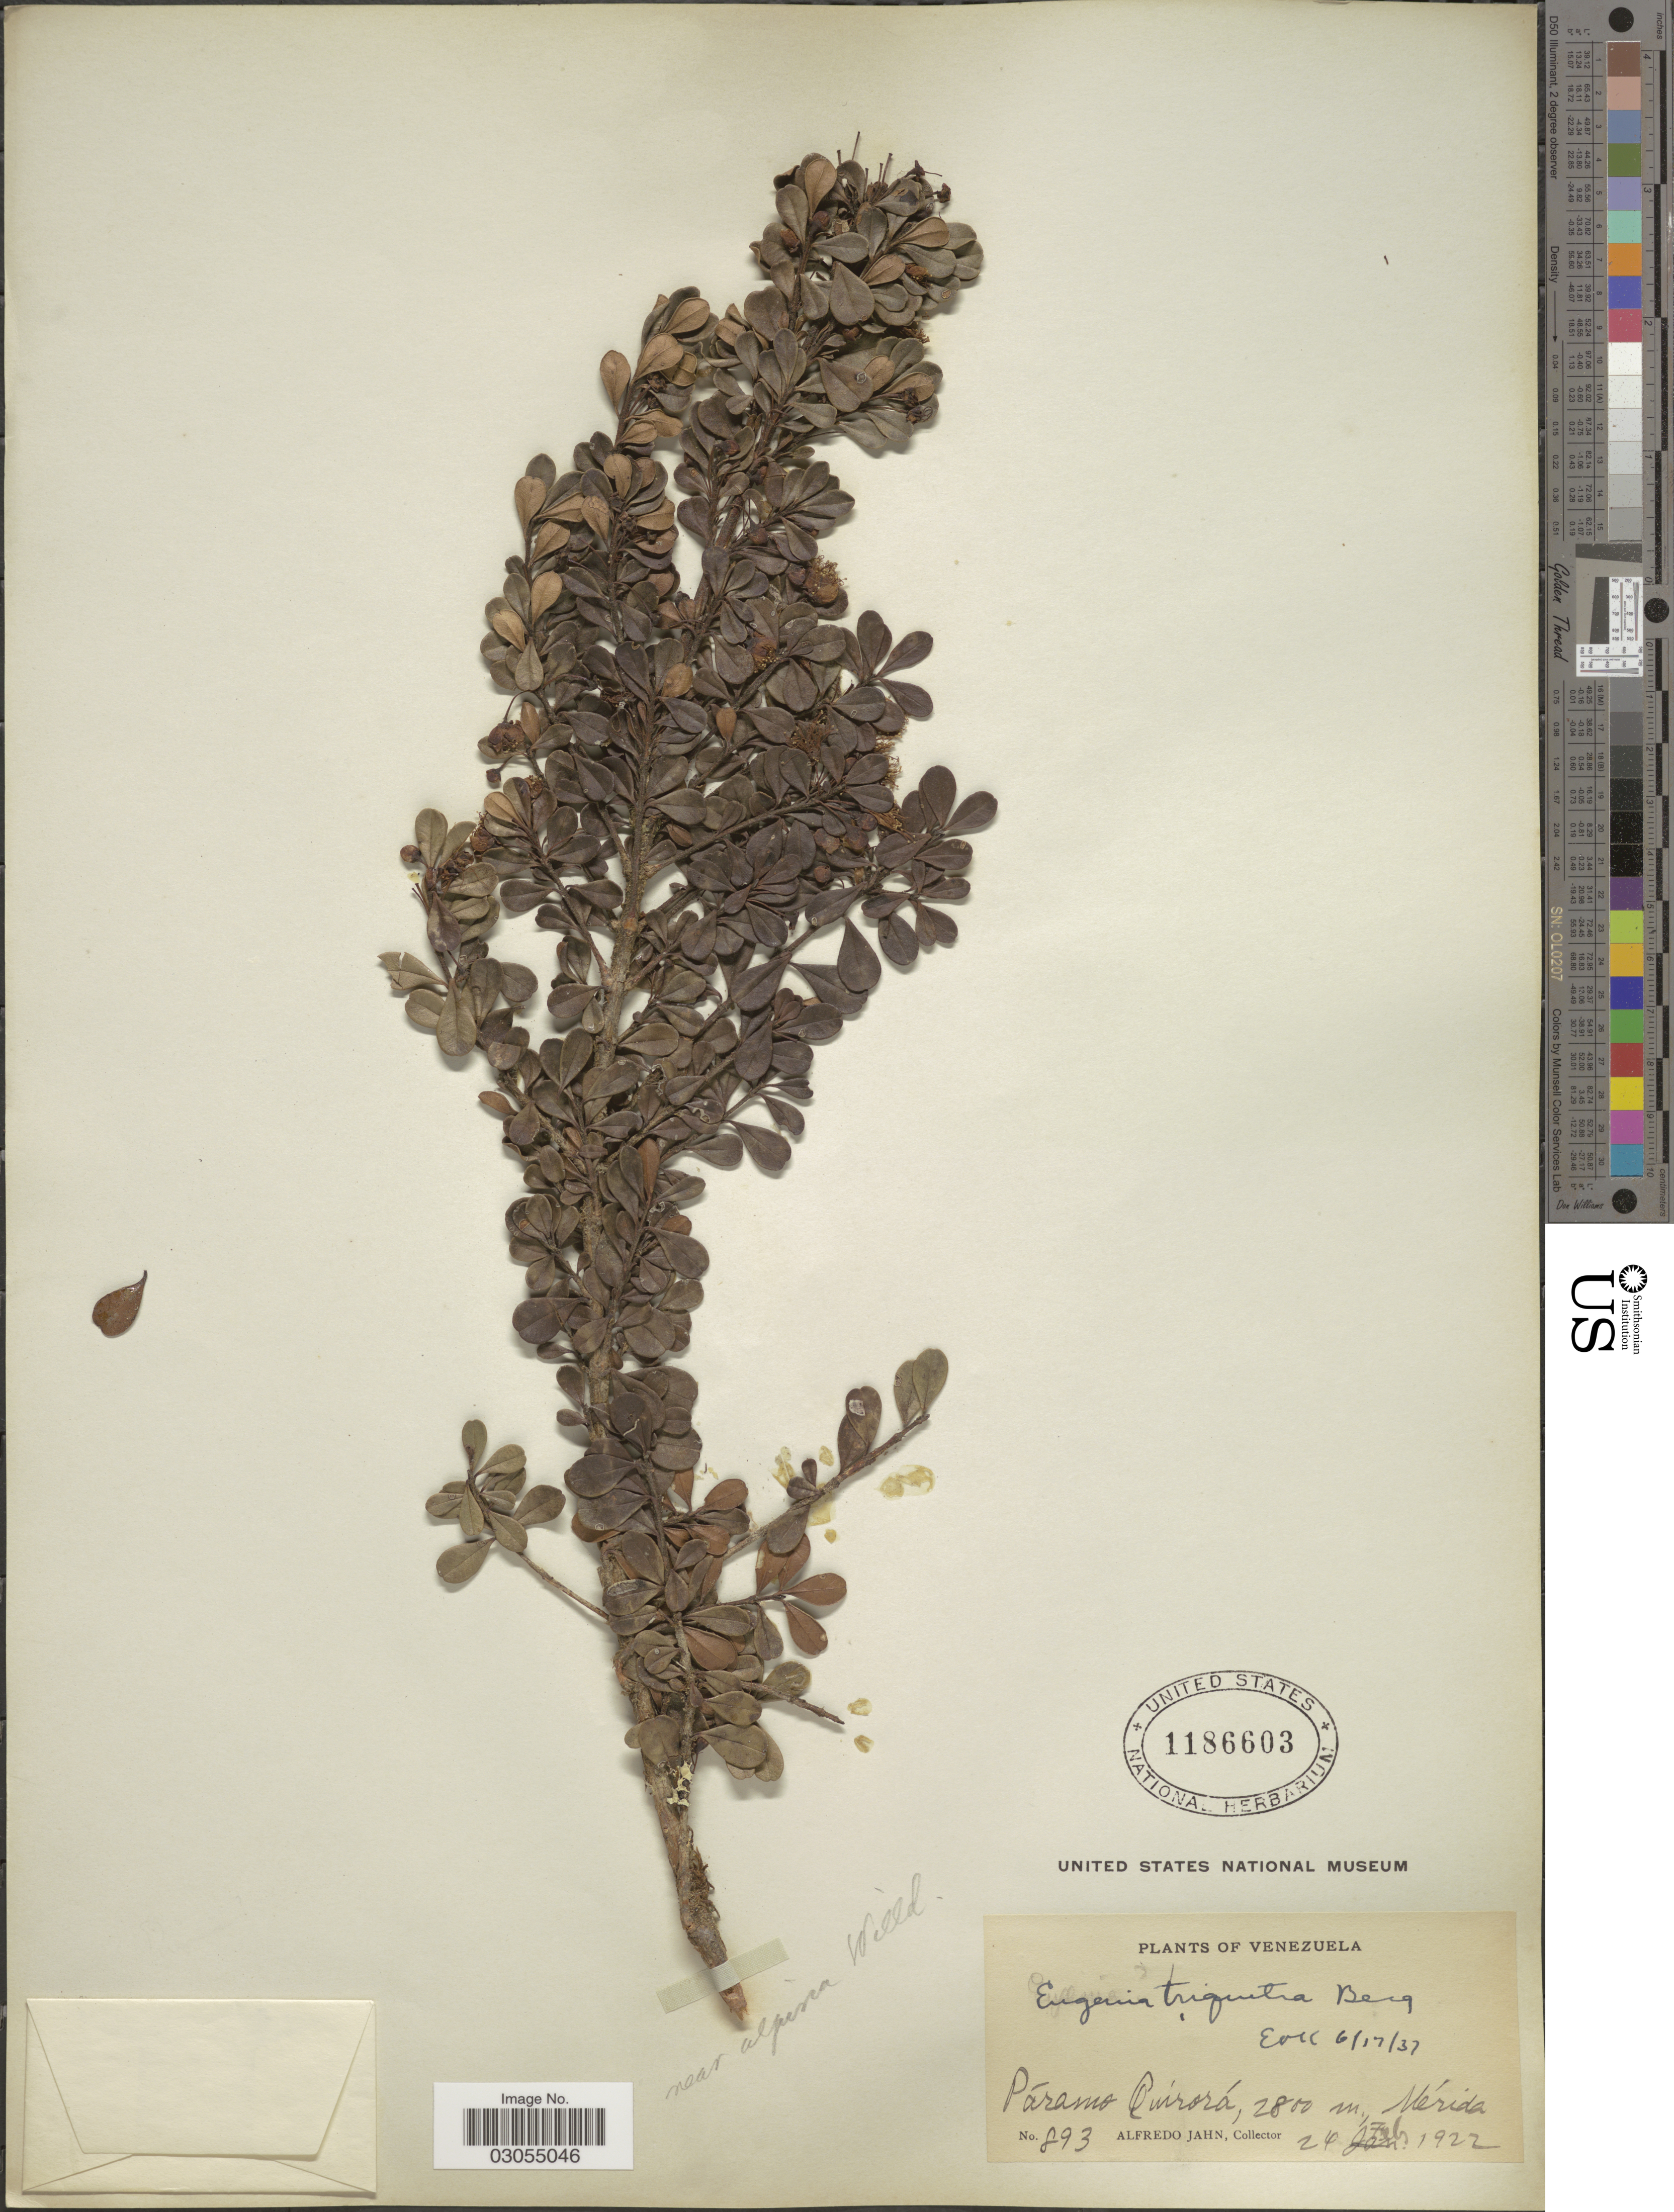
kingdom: Plantae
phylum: Tracheophyta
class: Magnoliopsida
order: Myrtales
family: Myrtaceae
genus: Myrcianthes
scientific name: Myrcianthes myrsinoides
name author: (Kunth) Grifo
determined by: Strong, Mark T., (BOT), Smithsonian Institution - National Museum of Natural History (UNITED STATES)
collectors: A. Jahn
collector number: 893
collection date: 1922-02-24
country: Venezuela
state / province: Mérida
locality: Páramo Quirorá.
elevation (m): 2800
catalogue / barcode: US 1186603